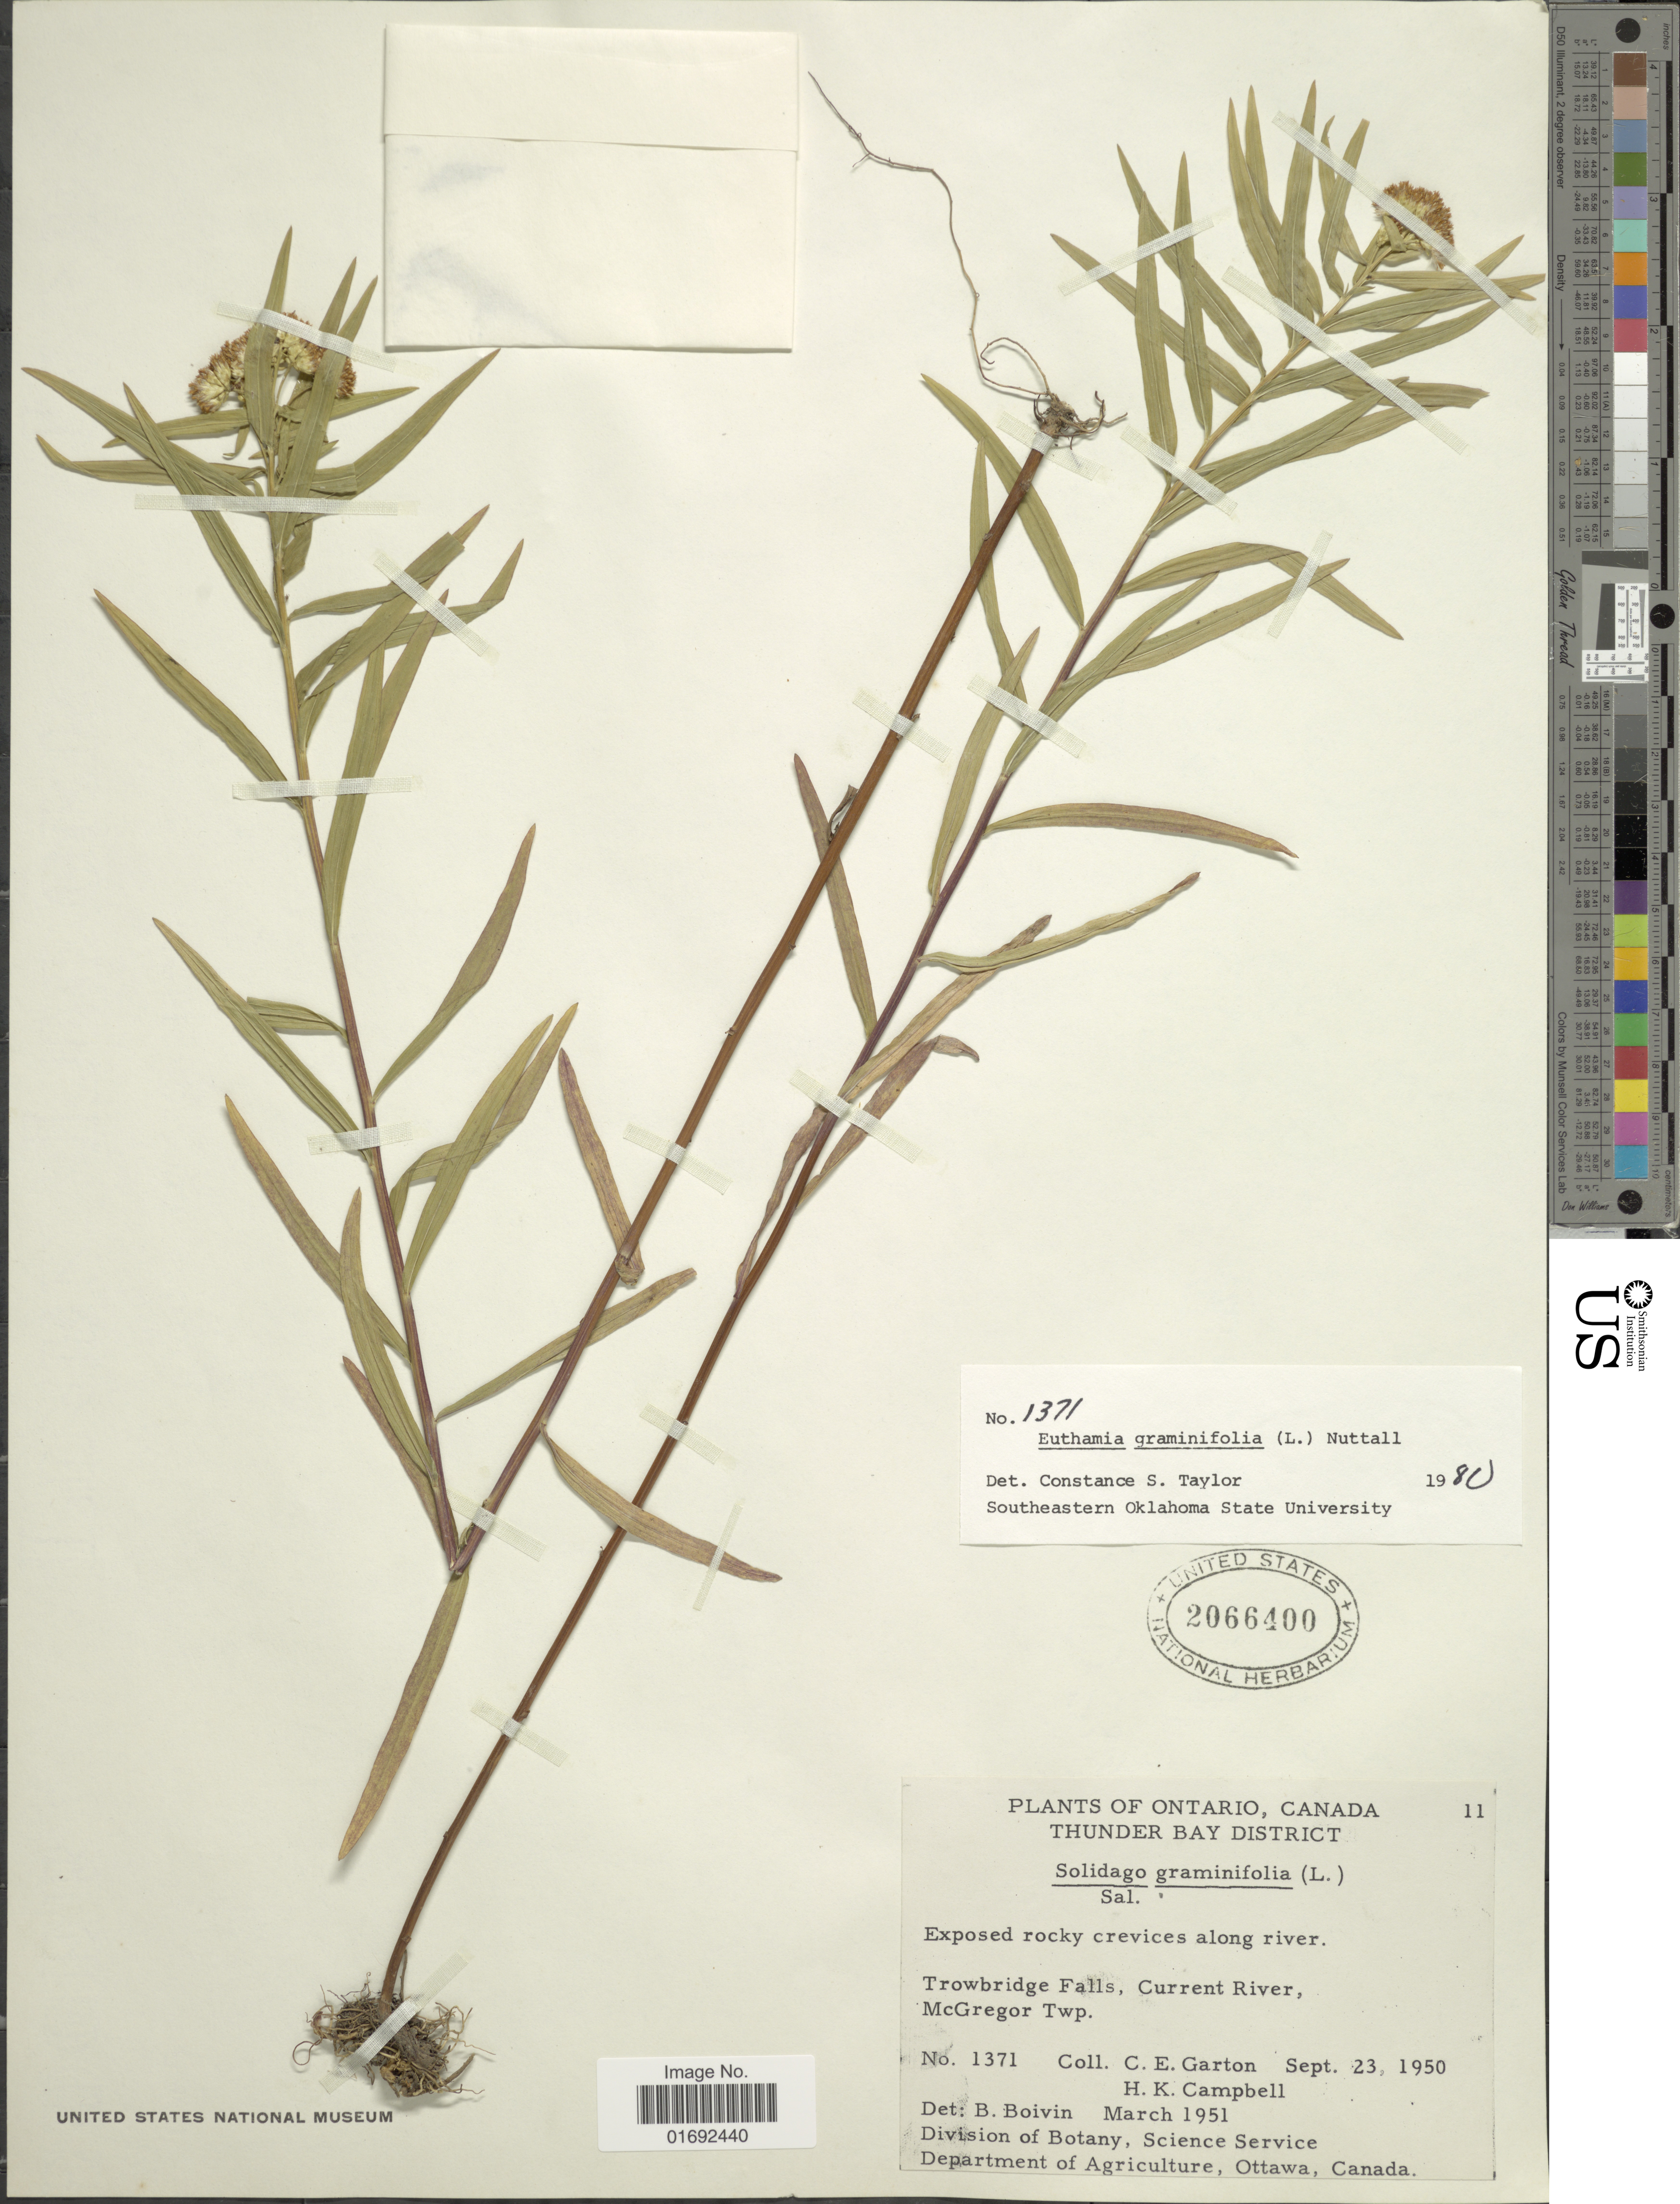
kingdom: Plantae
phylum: Tracheophyta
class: Magnoliopsida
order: Asterales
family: Asteraceae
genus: Euthamia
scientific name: Euthamia graminifolia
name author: (L.) Nutt.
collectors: C. E. Garton & H. K. Campbell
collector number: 1371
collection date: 1950-09-23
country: Canada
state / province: Ontario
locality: Thunder Bay District, Trowbridge Falls, Current River, McGregor Twp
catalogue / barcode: US 2066400